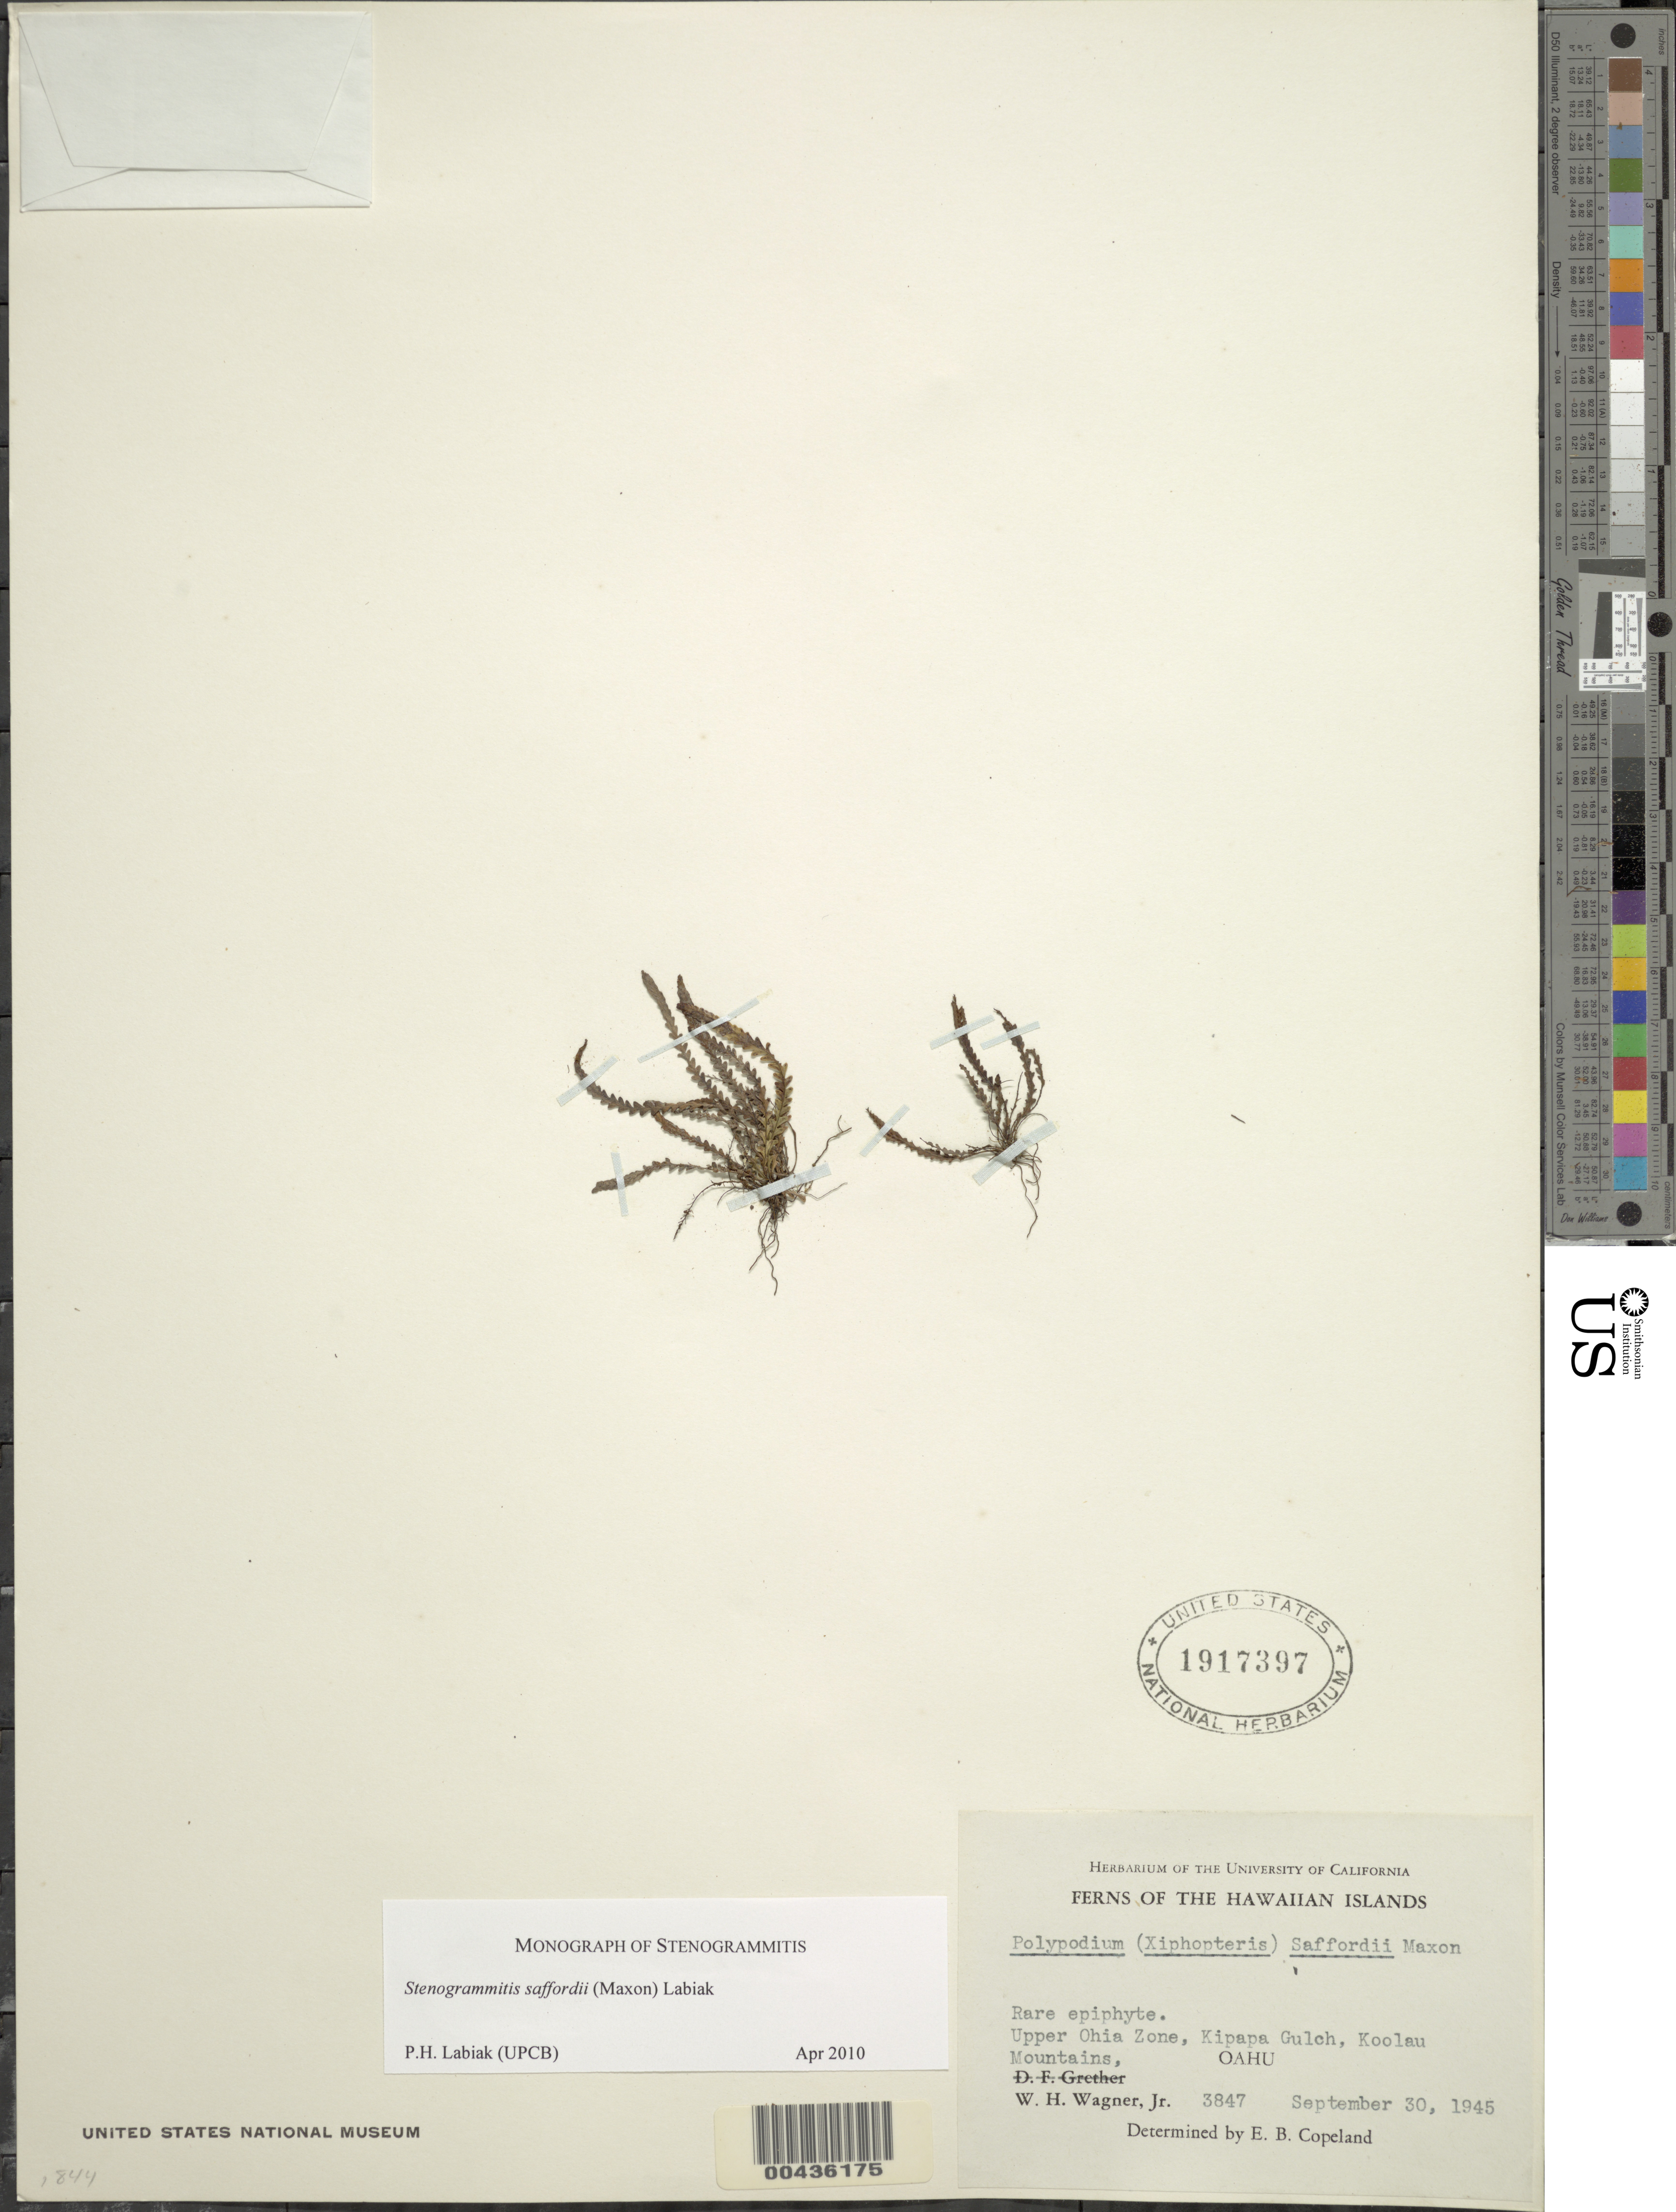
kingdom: Plantae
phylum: Tracheophyta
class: Polypodiopsida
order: Polypodiales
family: Polypodiaceae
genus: Stenogrammitis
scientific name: Stenogrammitis saffordii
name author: (Maxon) Labiak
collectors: W. H. Wagner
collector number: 3847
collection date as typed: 30 Sep 1945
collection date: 1945-09-30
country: United States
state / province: Hawaii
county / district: Honolulu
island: Oahu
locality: Upper Ohia Zone, Kipapa Gulch, Koolau Mountains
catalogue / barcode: US 1917397